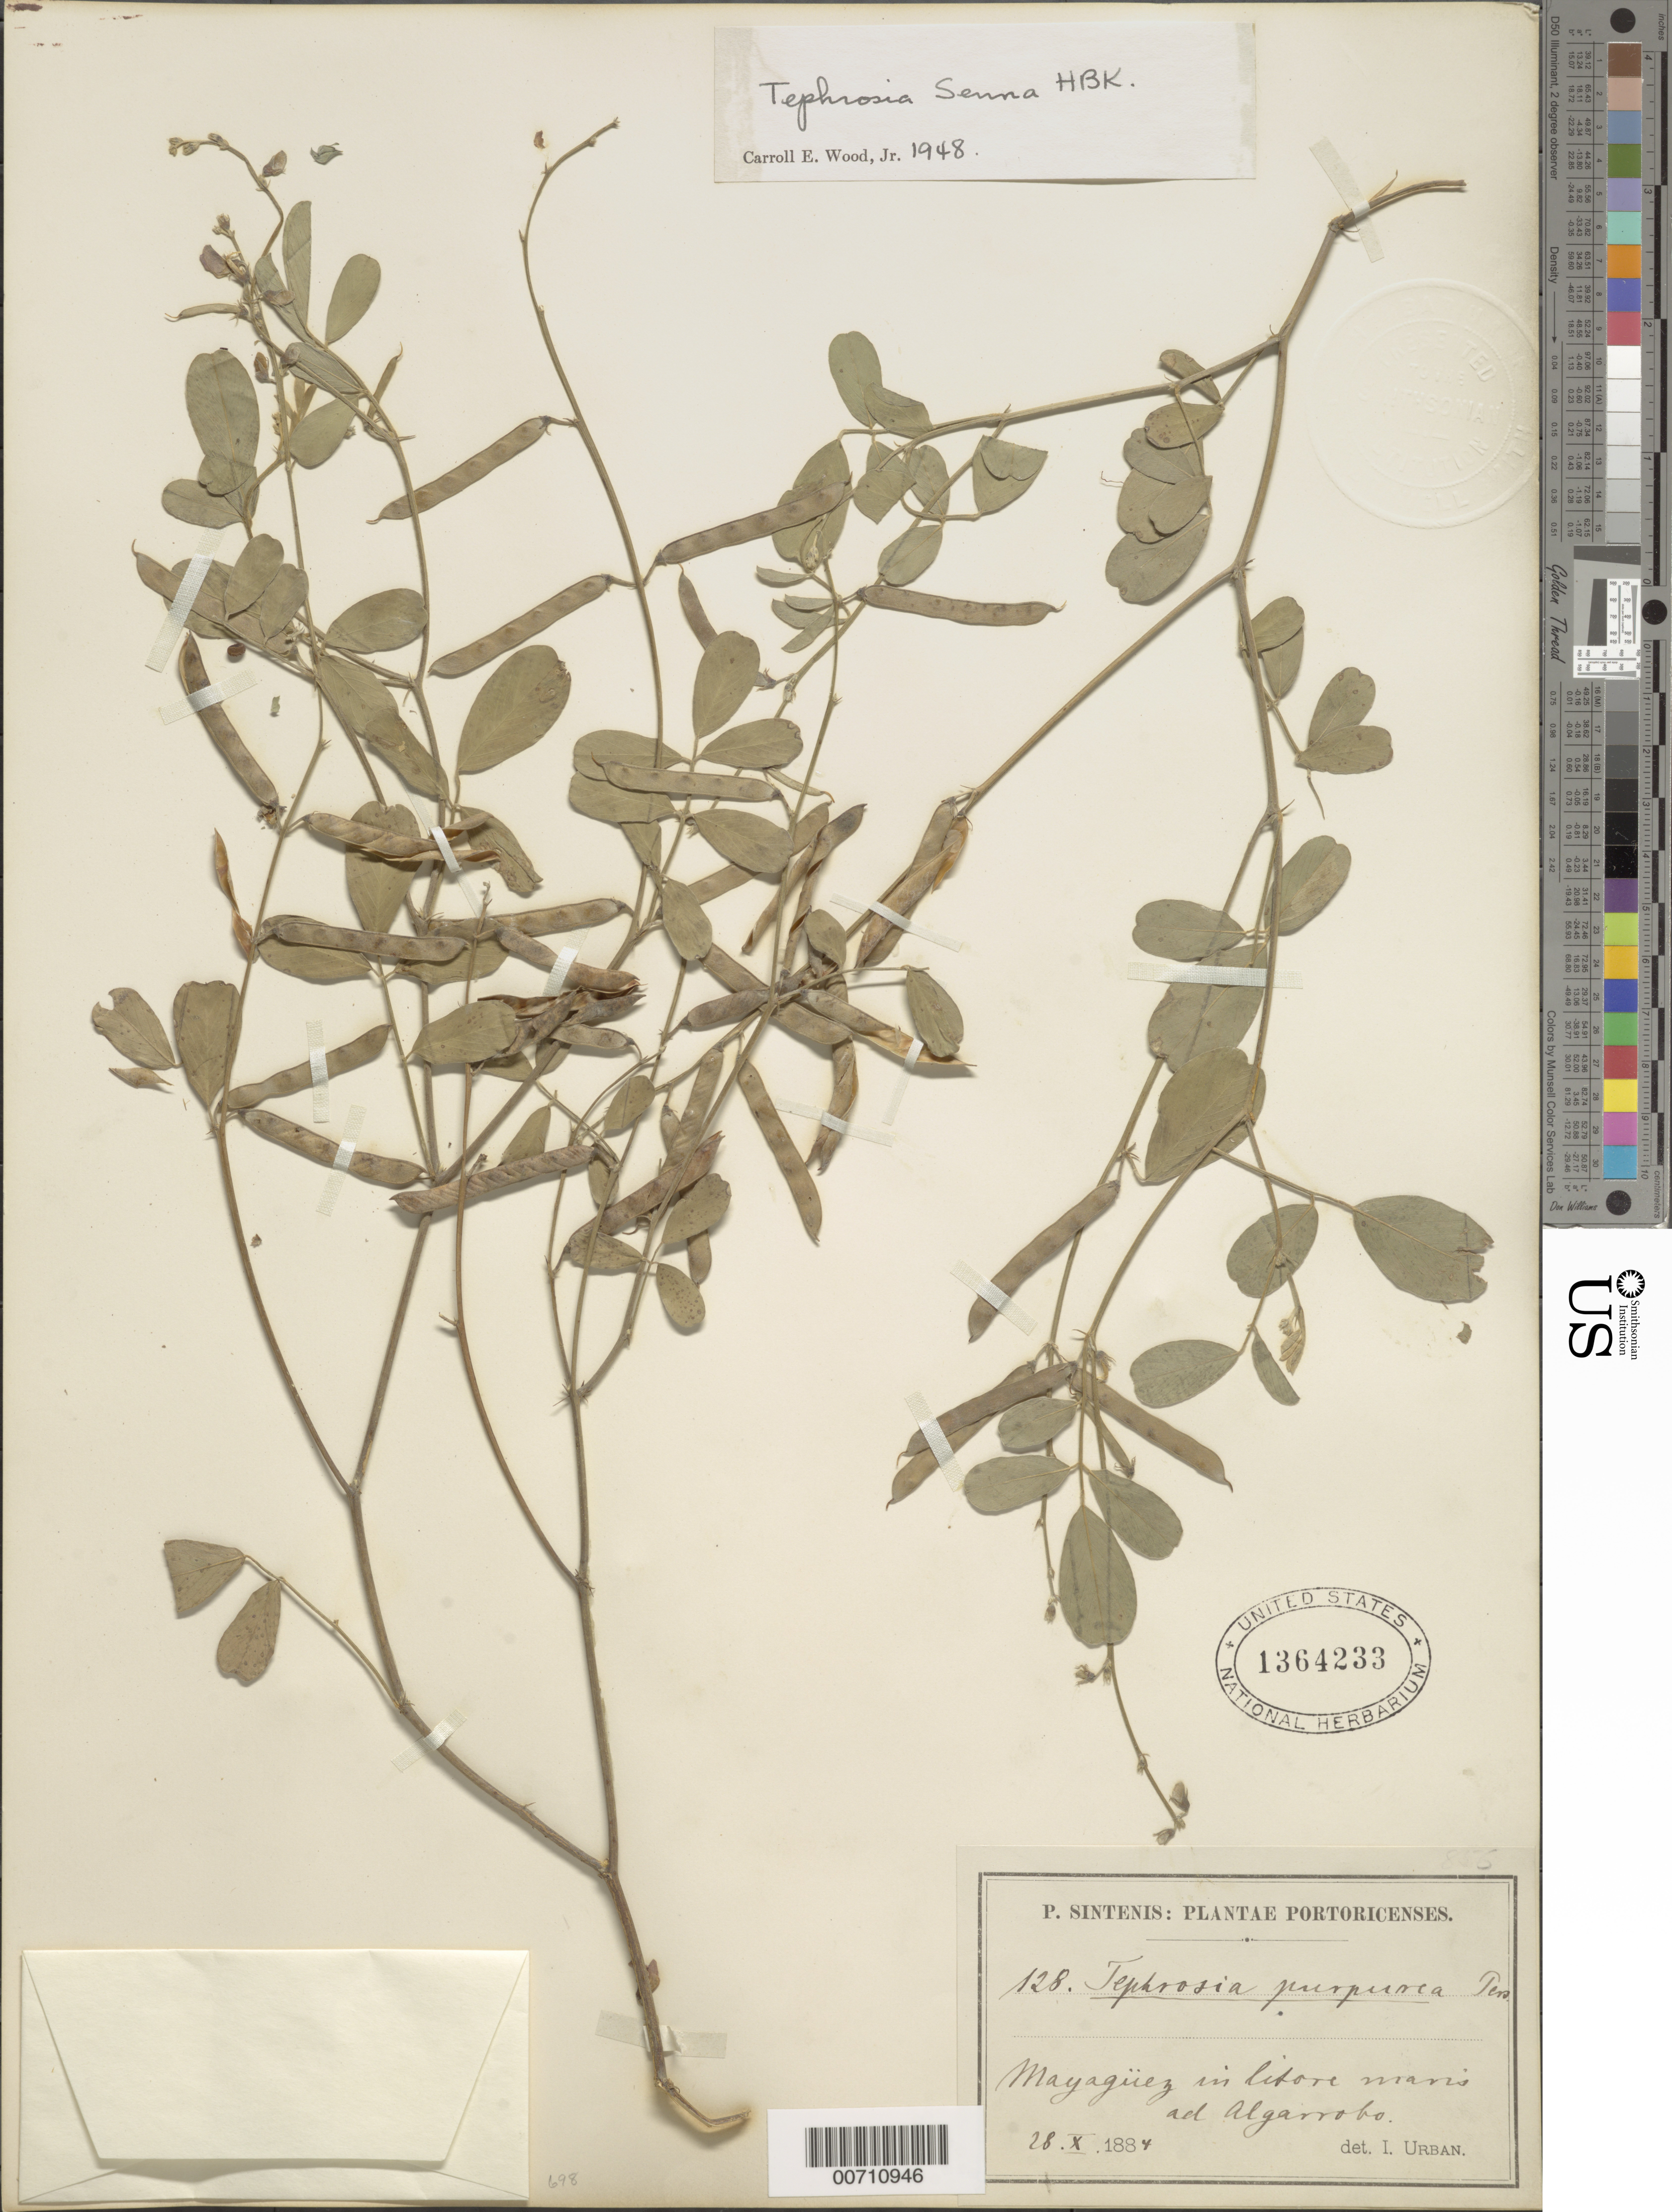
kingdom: Plantae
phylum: Tracheophyta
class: Magnoliopsida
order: Fabales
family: Fabaceae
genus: Tephrosia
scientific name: Tephrosia senna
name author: Kunth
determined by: Wood, C. E., Jr.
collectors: P. Sintenis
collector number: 128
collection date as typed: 28 Oct 1884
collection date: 1884-10-28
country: Puerto Rico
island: Greater Antilles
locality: Mayaguez in litore maris ad Algarrobo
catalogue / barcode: US 1364233